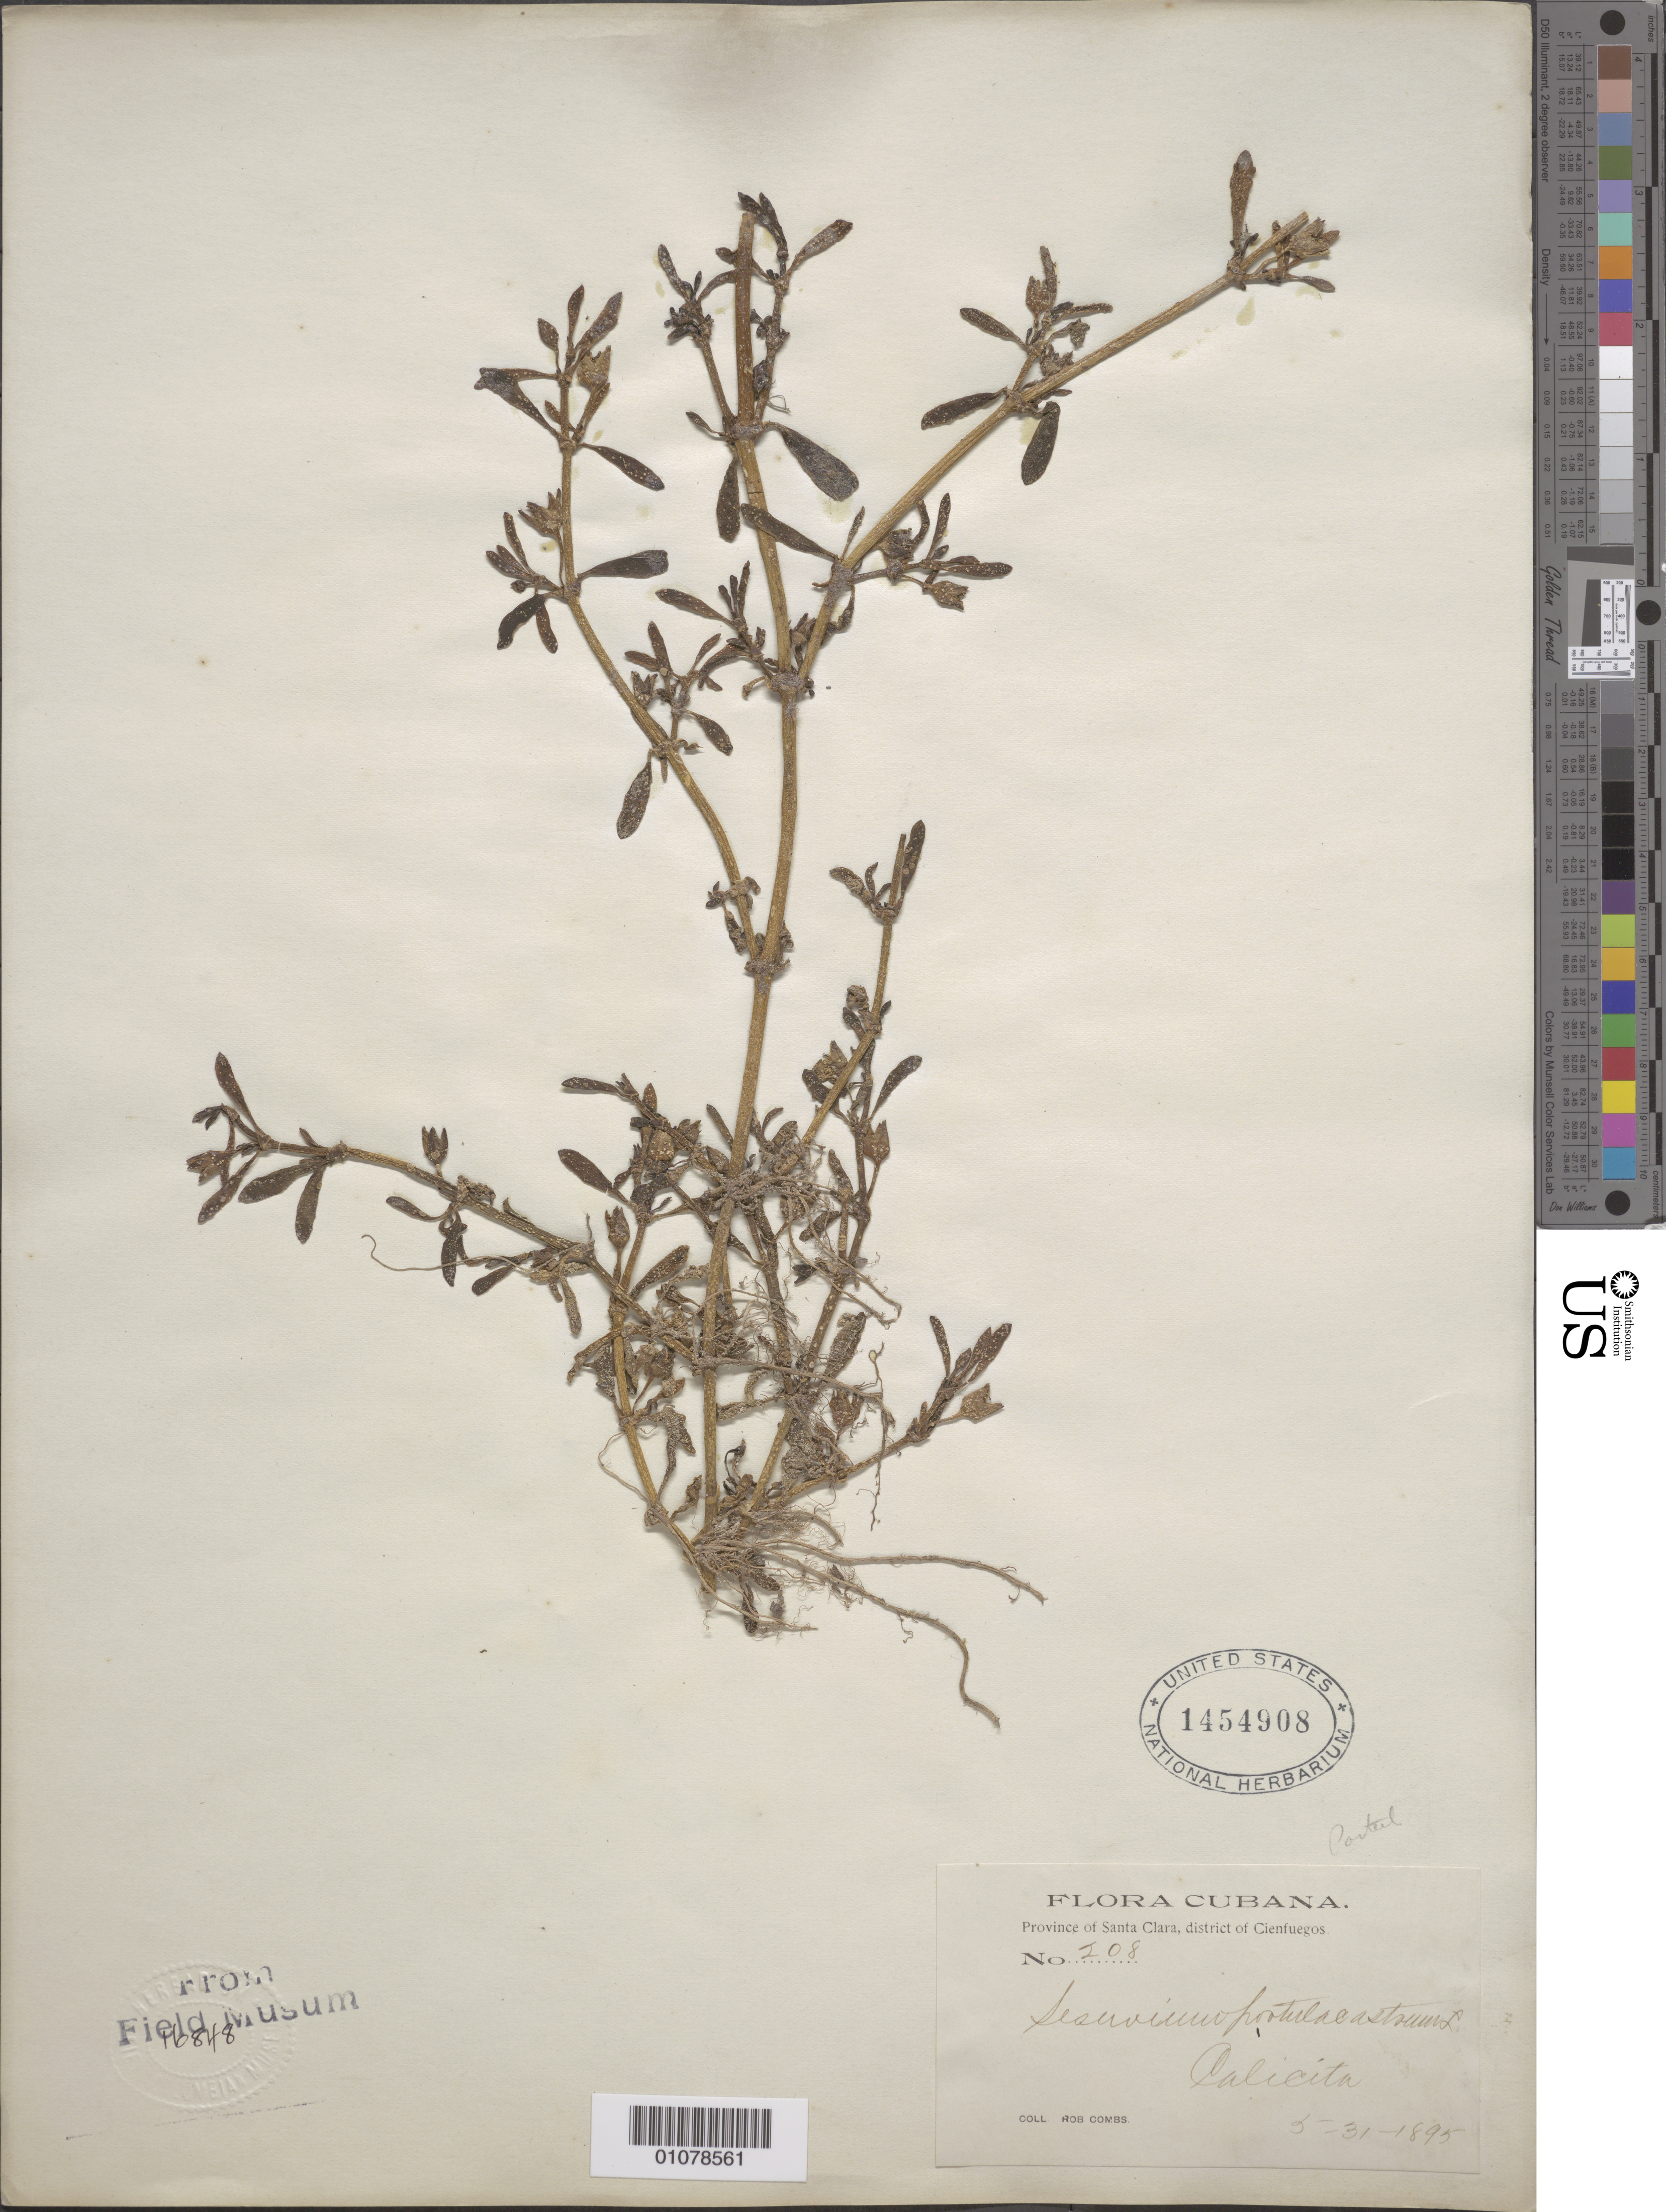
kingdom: Plantae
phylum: Tracheophyta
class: Magnoliopsida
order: Caryophyllales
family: Aizoaceae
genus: Sesuvium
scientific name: Sesuvium portulacastrum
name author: (L.) L.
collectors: R. Combs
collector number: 208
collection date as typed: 31 May 1895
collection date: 1895-05-31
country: Cuba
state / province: Cienfuegos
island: Cuba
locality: Province of Santa Clara, district of Cienfuegos Calcita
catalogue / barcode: US 1454908